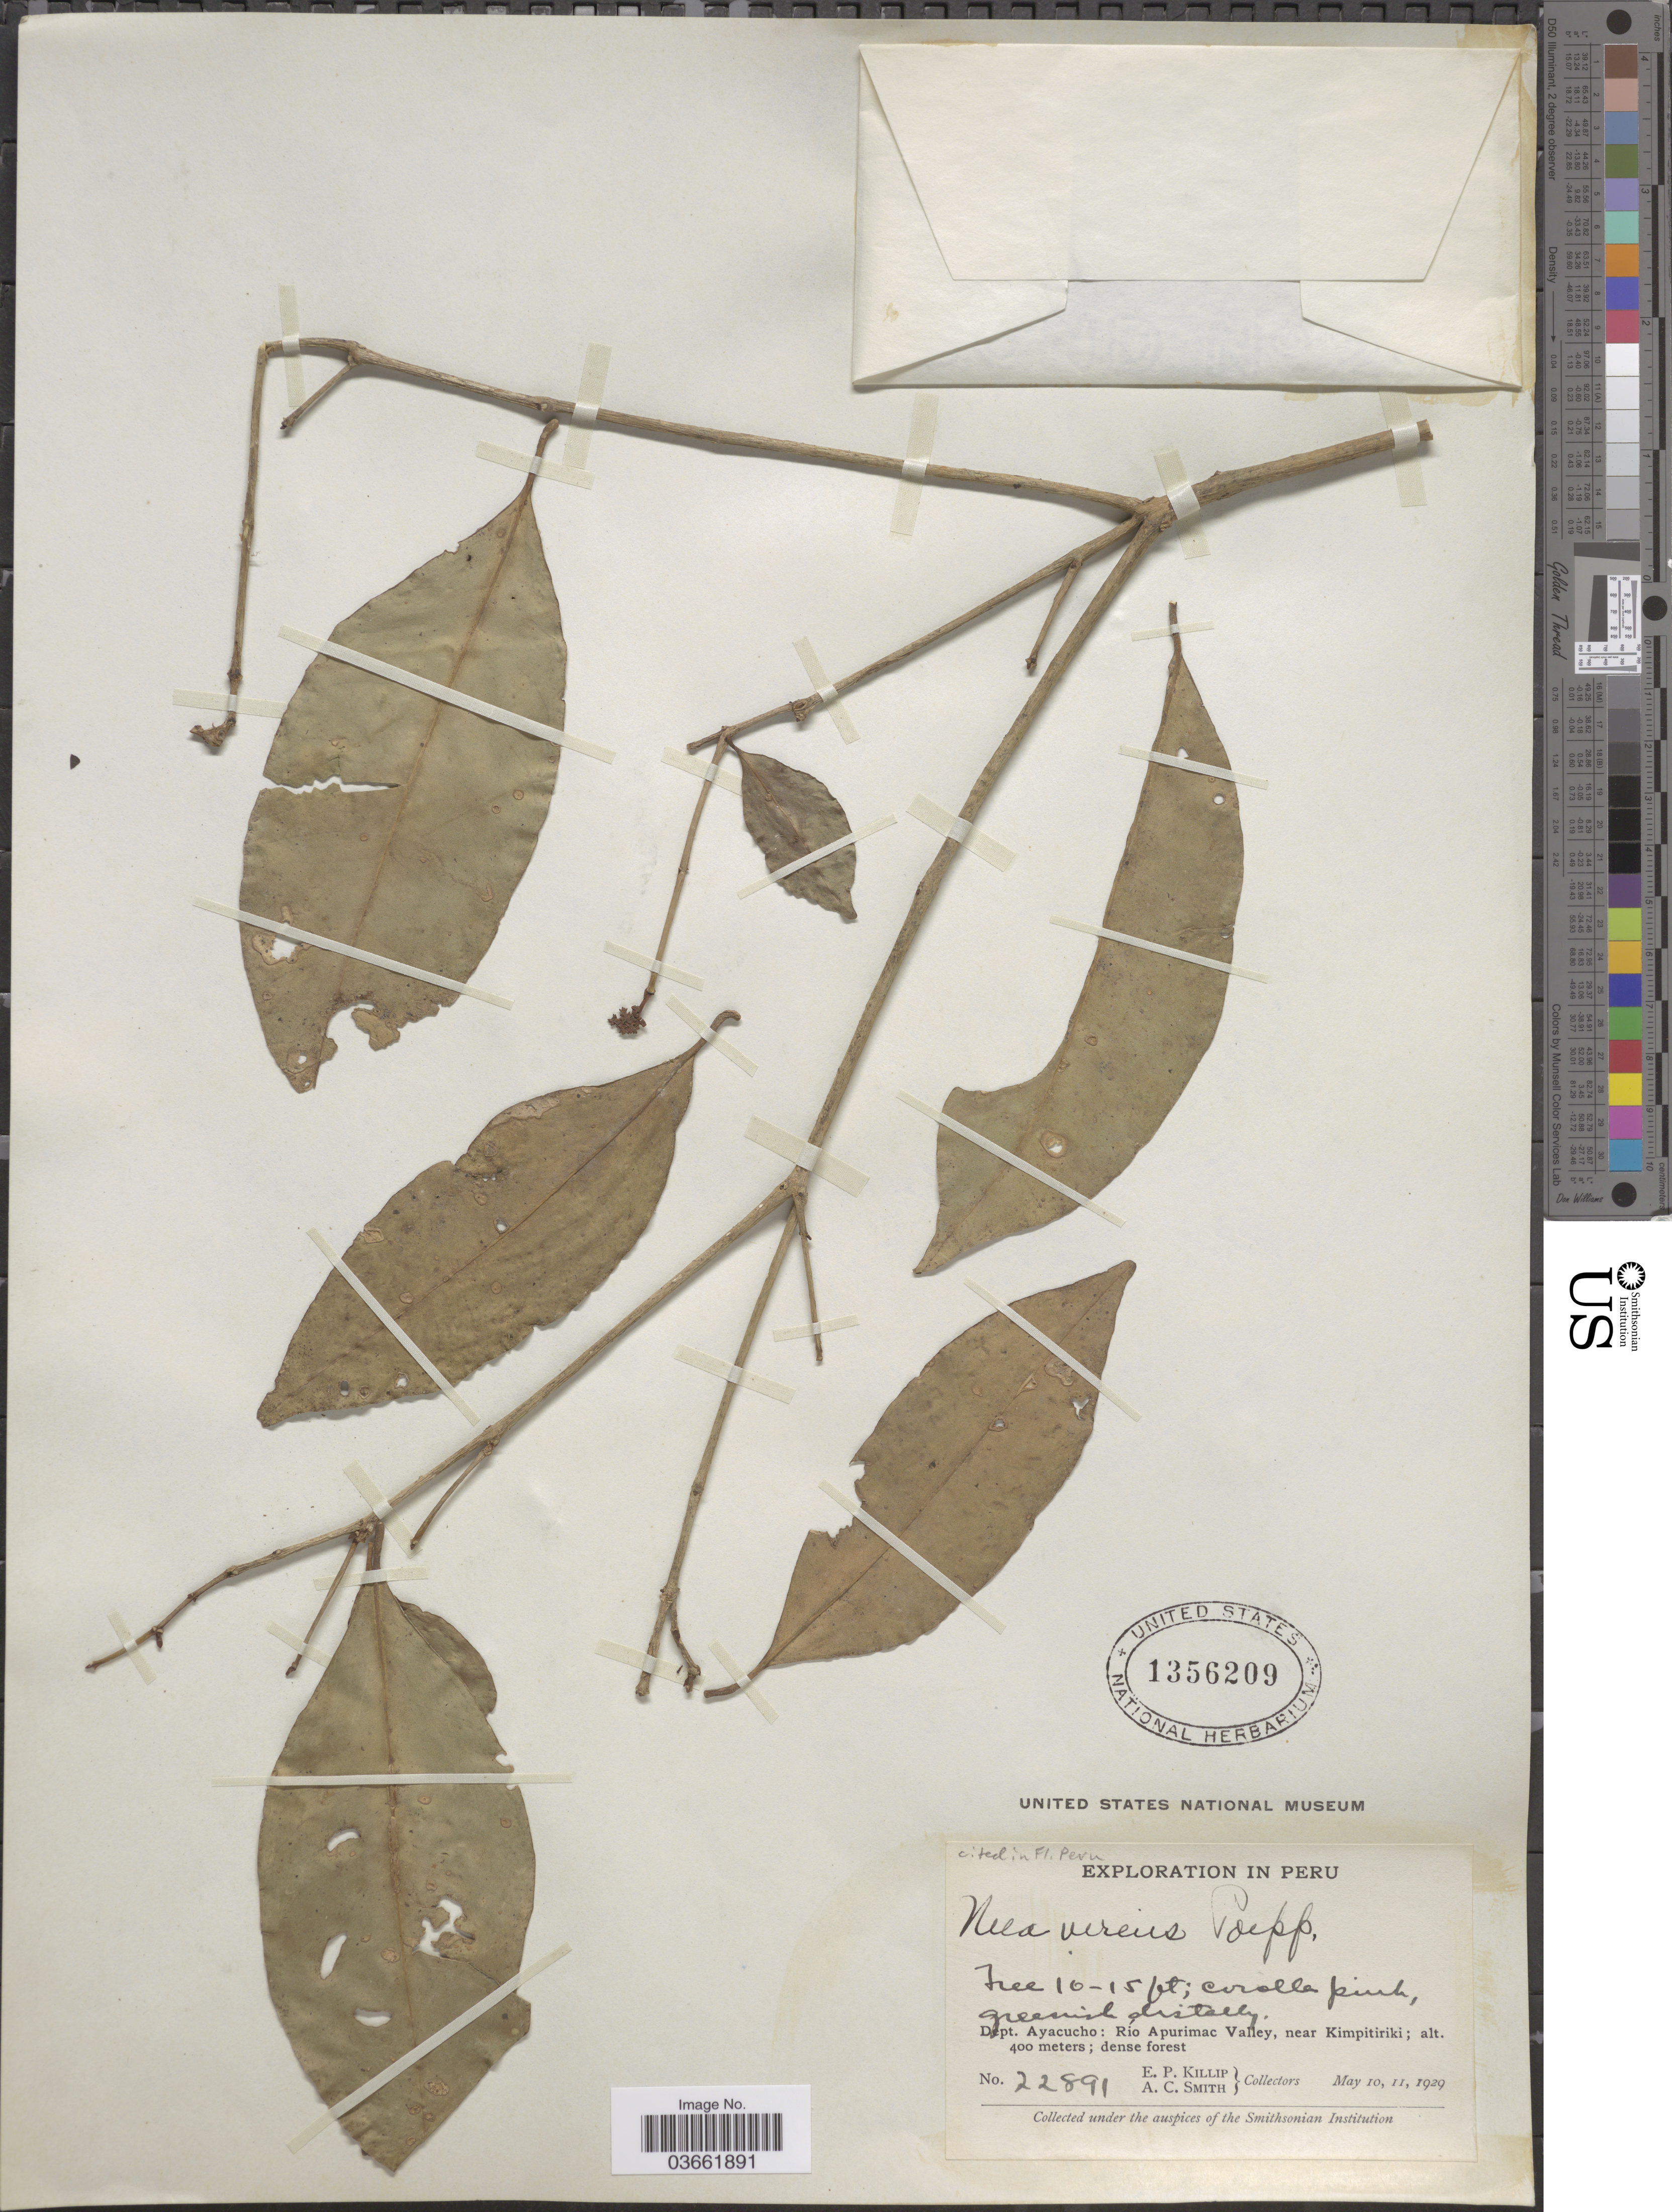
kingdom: Plantae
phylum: Tracheophyta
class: Magnoliopsida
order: Caryophyllales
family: Nyctaginaceae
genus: Neea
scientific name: Neea virens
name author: Poepp. ex Heimerl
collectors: E. P. Killip & A. C. Smith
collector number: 22891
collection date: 1929-05-10/1929-05-11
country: Peru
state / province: Ayacucho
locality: Dept. Ayacucho: Río Apurimac Valley, near Kimpitiriki.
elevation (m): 400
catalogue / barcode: US 1356209